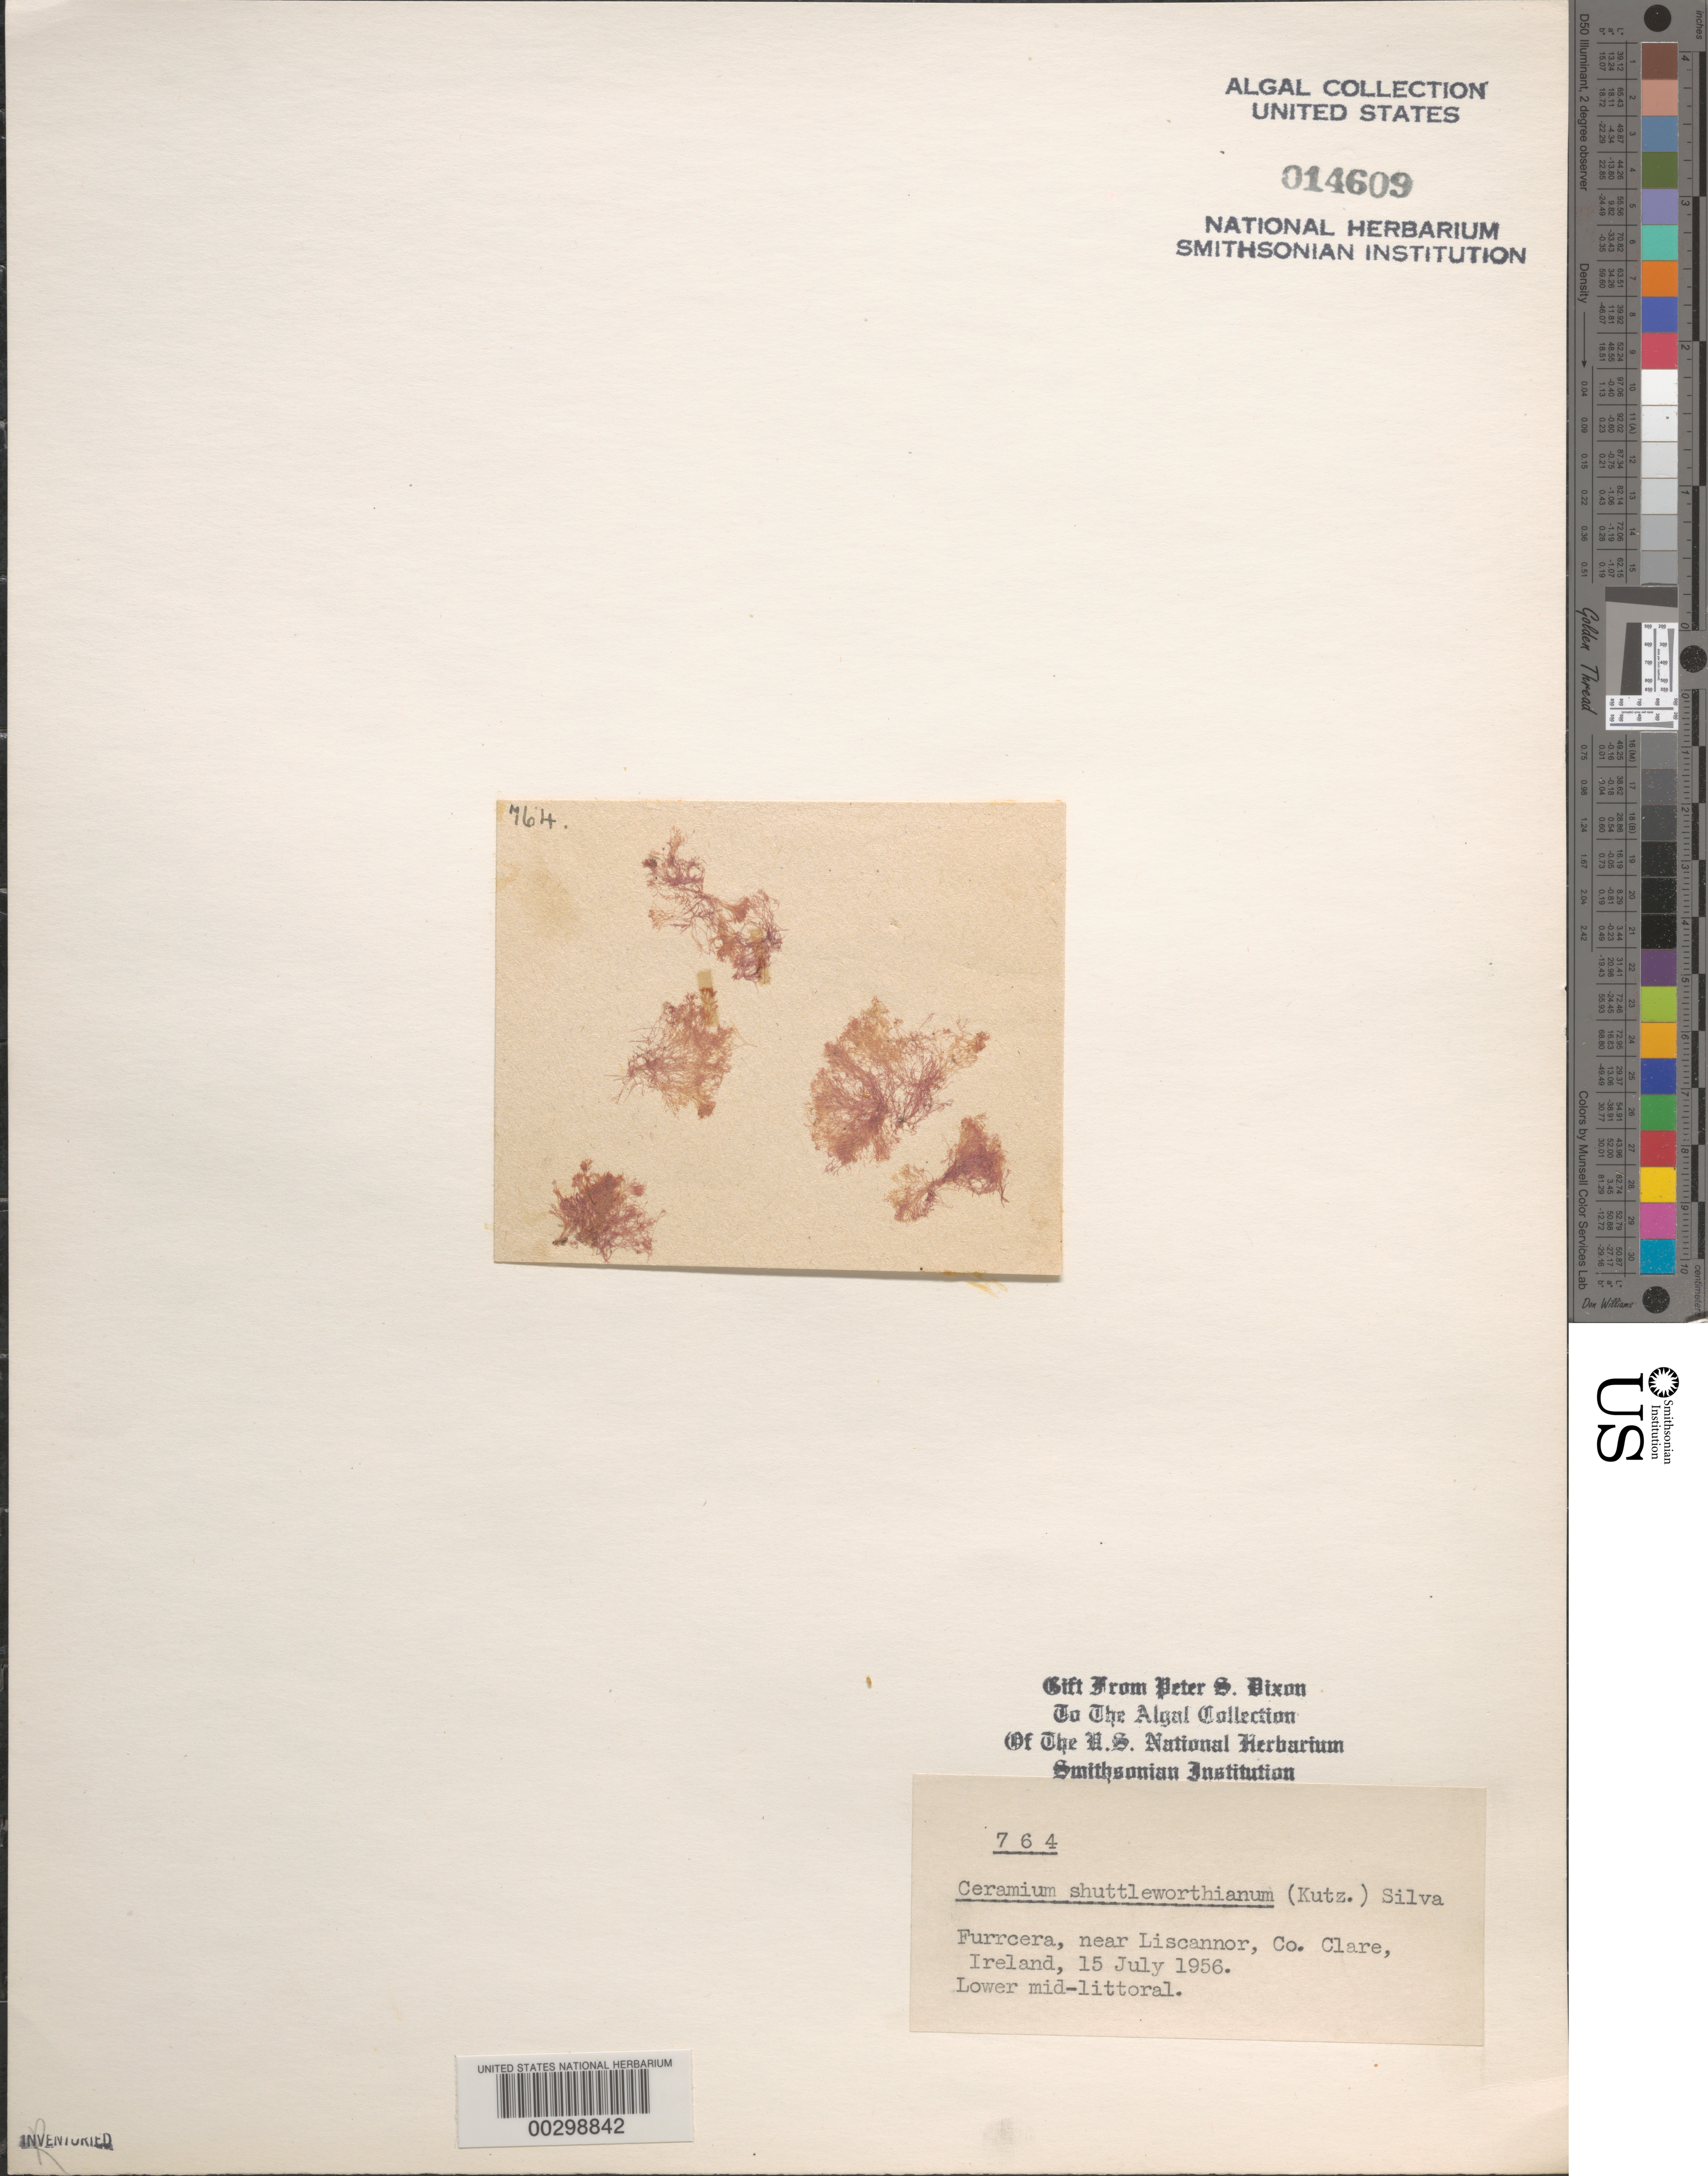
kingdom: Plantae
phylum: Rhodophyta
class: Florideophyceae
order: Ceramiales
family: Ceramiaceae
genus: Ceramium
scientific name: Ceramium shuttleworthianum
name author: (Kütz.) Rabenh.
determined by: Dixon, P. S.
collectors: P. S. Dixon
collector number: PSD 764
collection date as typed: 15 Jul 1956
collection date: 1956-07-15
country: Ireland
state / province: Munster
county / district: Clare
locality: Furrcera, near Liscannor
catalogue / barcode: US 14609